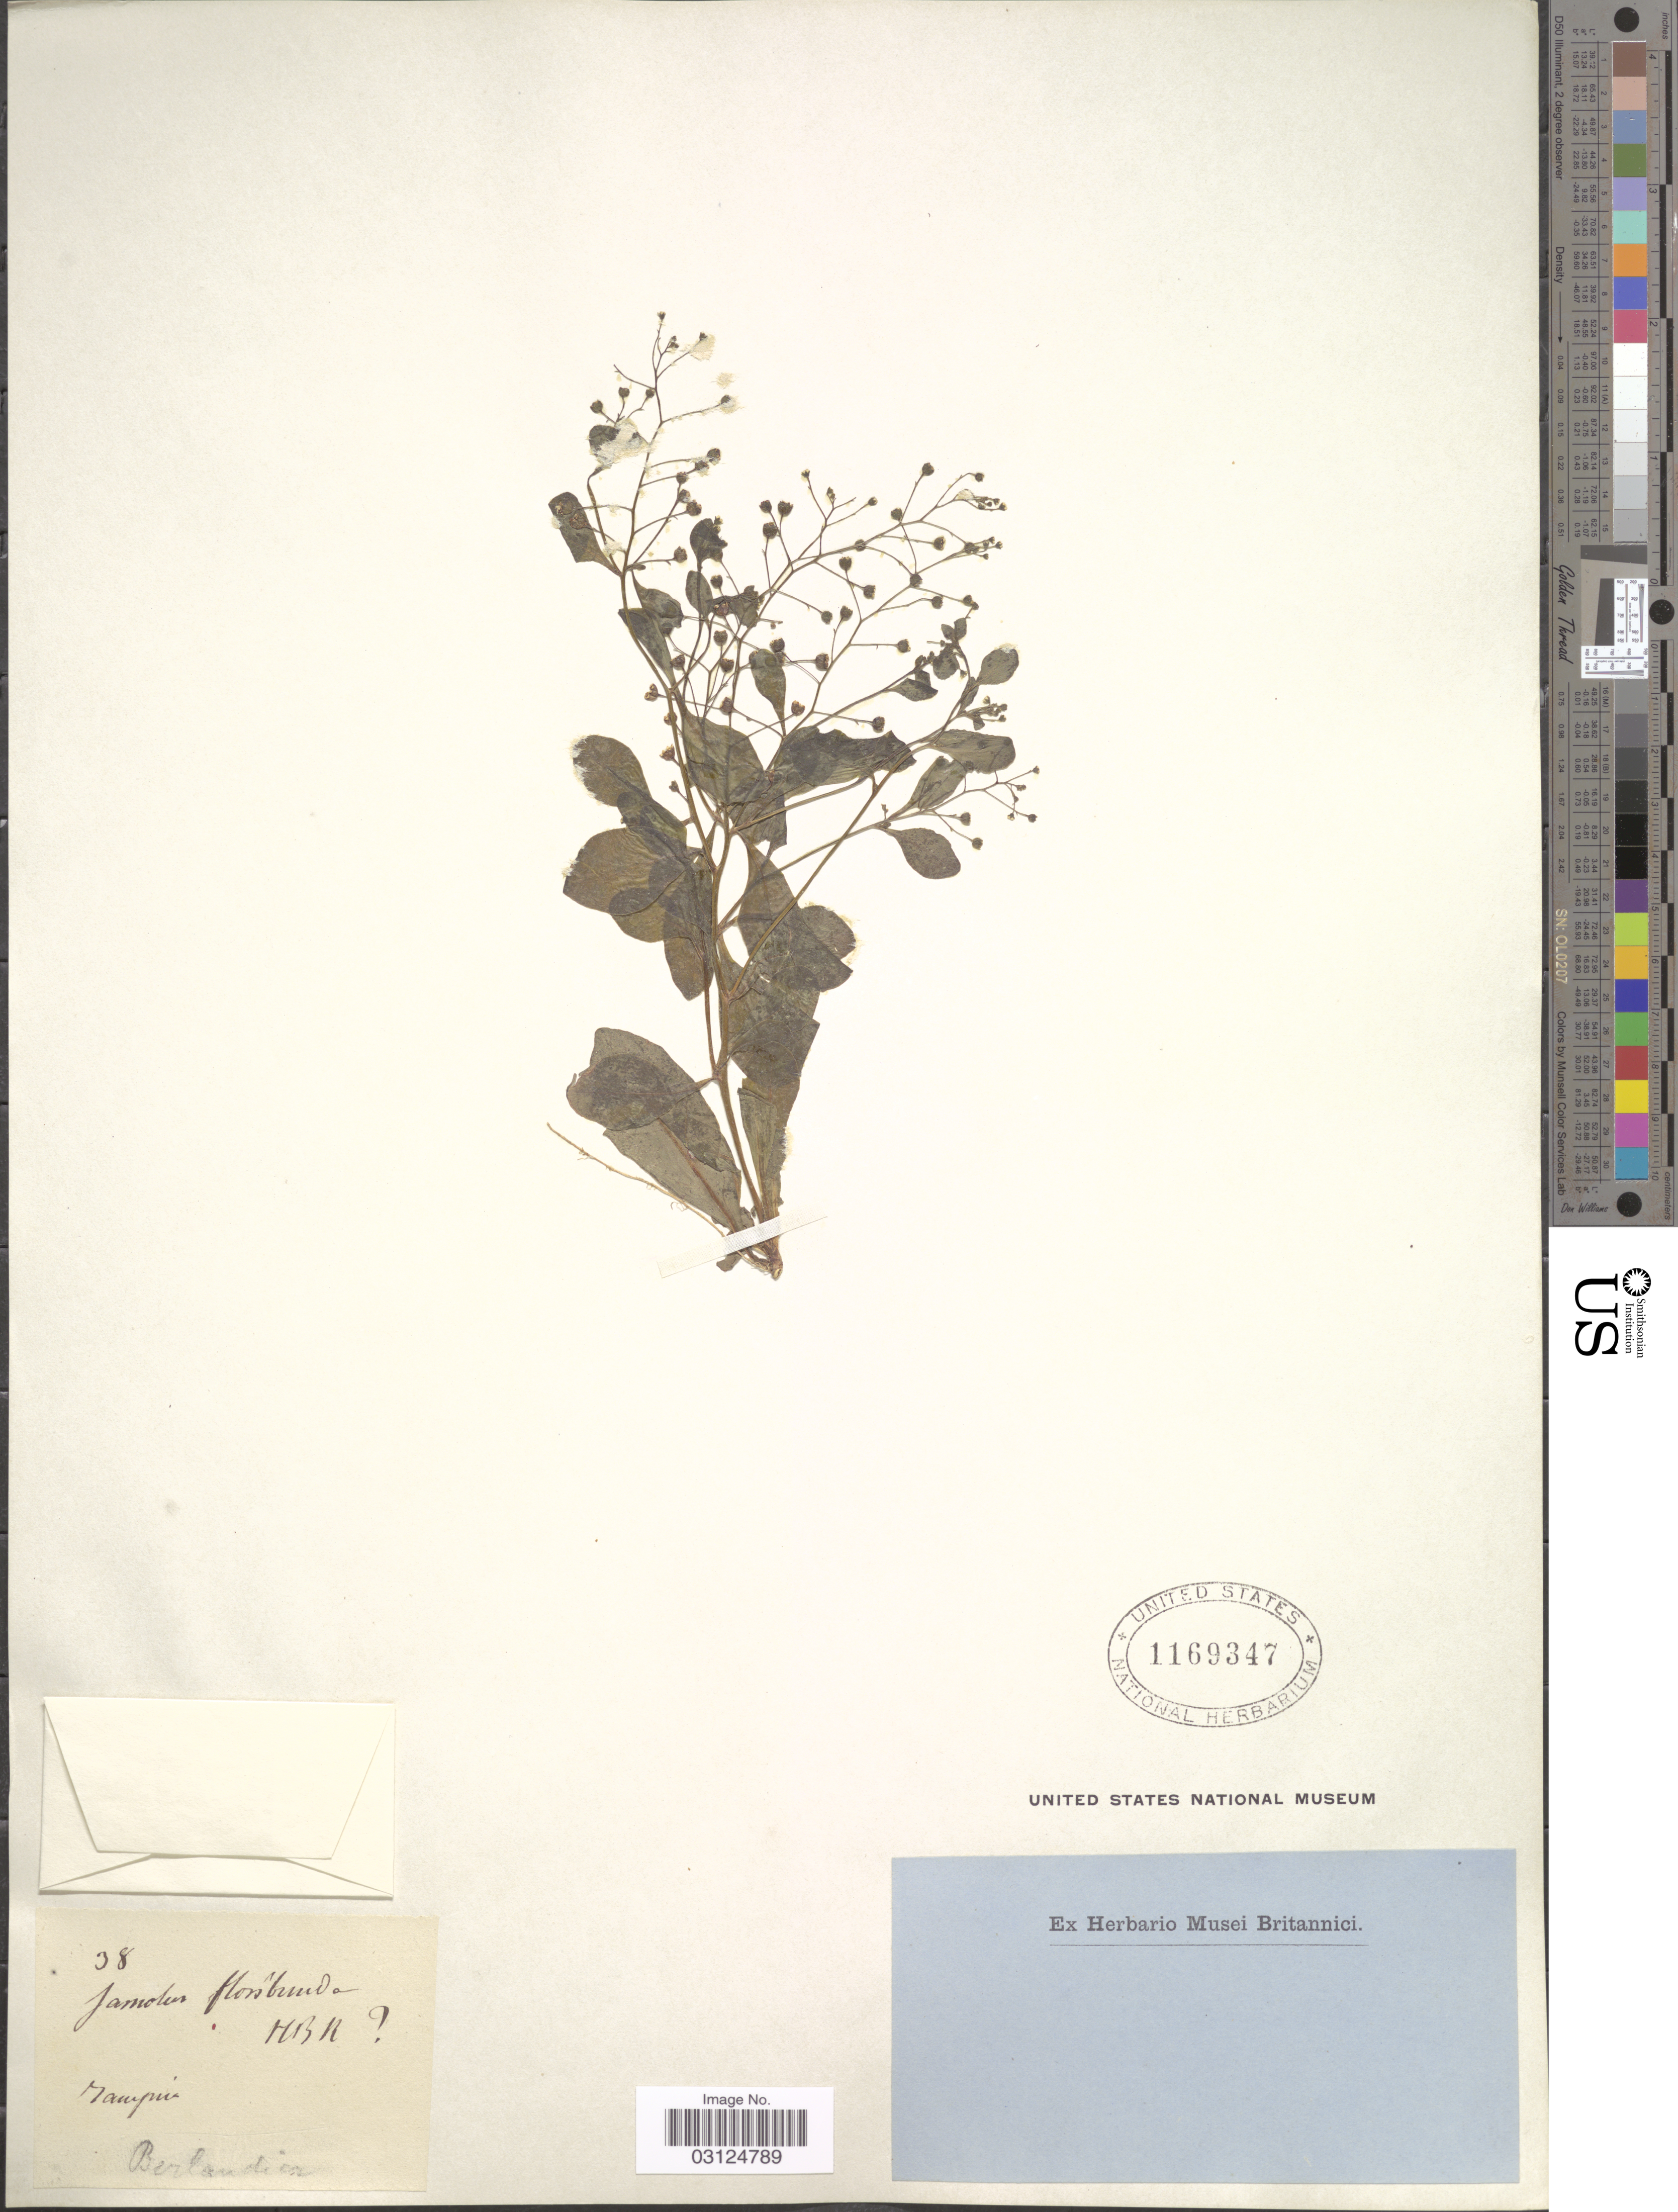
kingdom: Plantae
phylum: Tracheophyta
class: Magnoliopsida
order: Ericales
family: Primulaceae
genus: Samolus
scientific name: Samolus valerandi var. floribundus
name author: (Kunth) R. Knuth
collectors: J. L. Berlandier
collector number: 38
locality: Tampier [interpreted].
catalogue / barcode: US 1169347